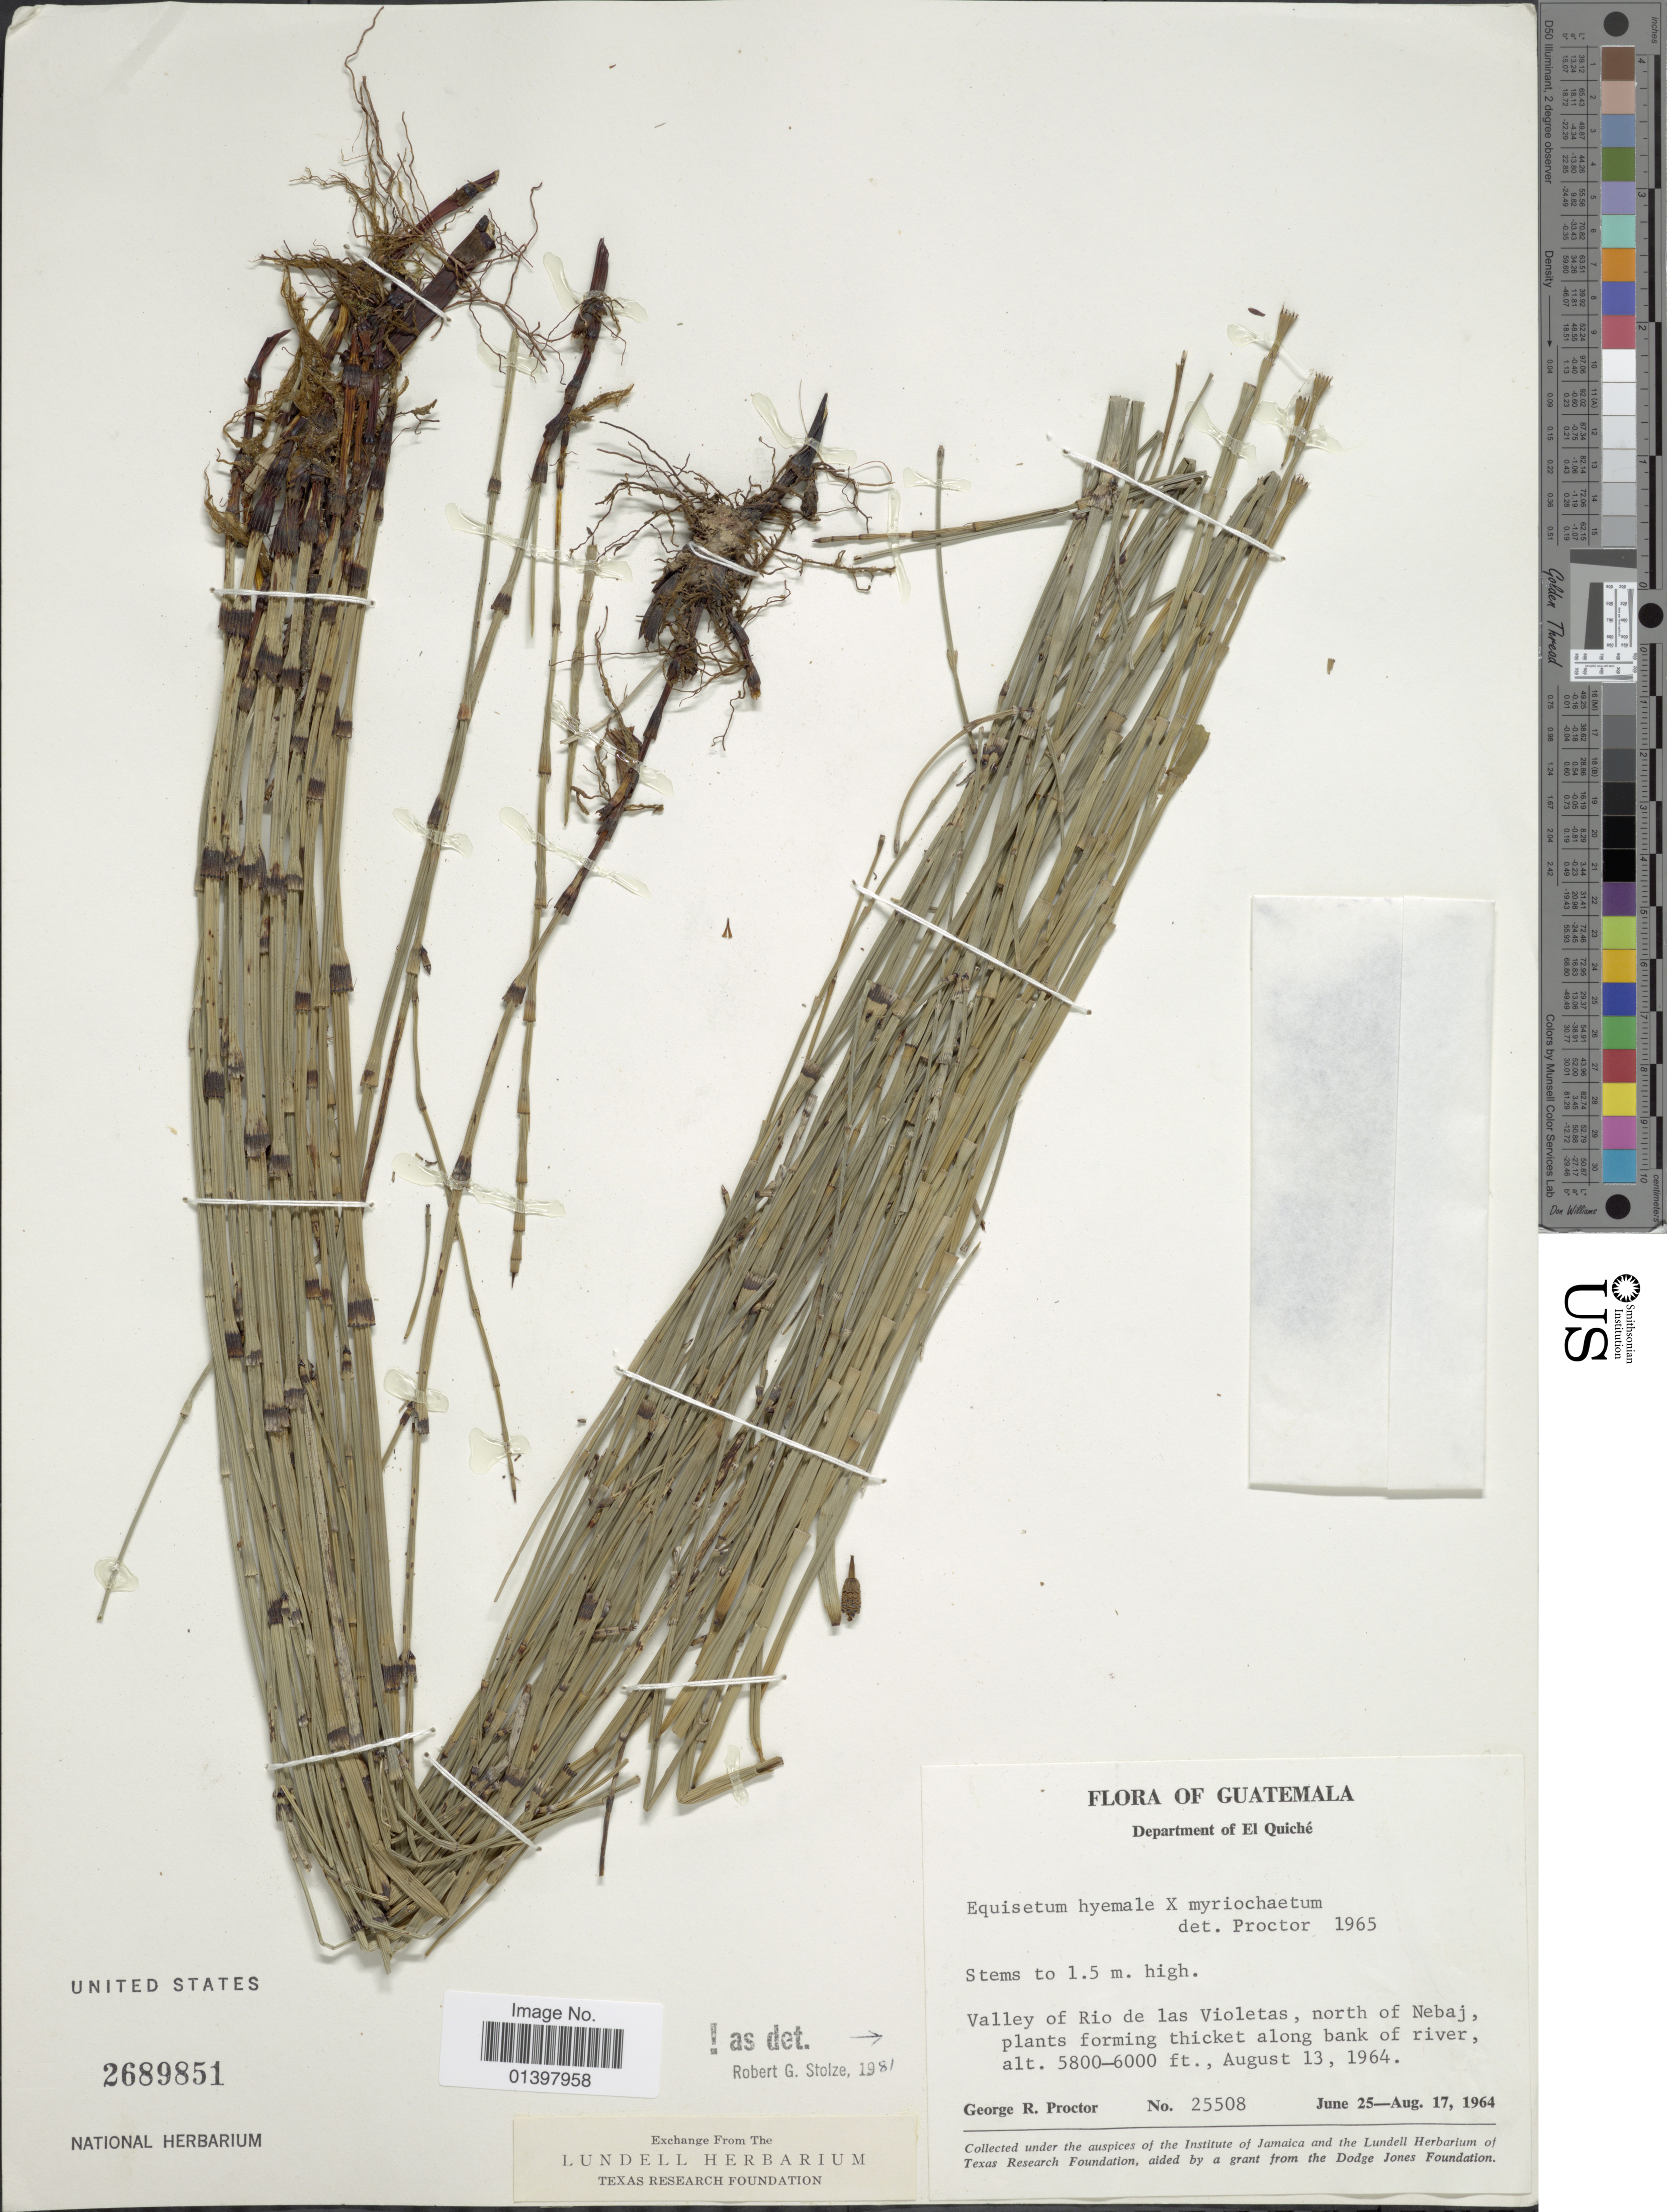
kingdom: Plantae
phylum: Tracheophyta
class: Polypodiopsida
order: Equisetales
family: Equisetaceae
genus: Equisetum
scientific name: Equisetum hyemale x E. myriochaetum Schltdl. & Cham.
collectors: G. R. Proctor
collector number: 25508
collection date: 1964-06-25/1964-08-17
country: Guatemala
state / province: El Quiché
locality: Valley of Rio de las Violetad, north of Nebaj, plants forming thicket along bank of river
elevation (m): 1768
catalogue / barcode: US 2689851